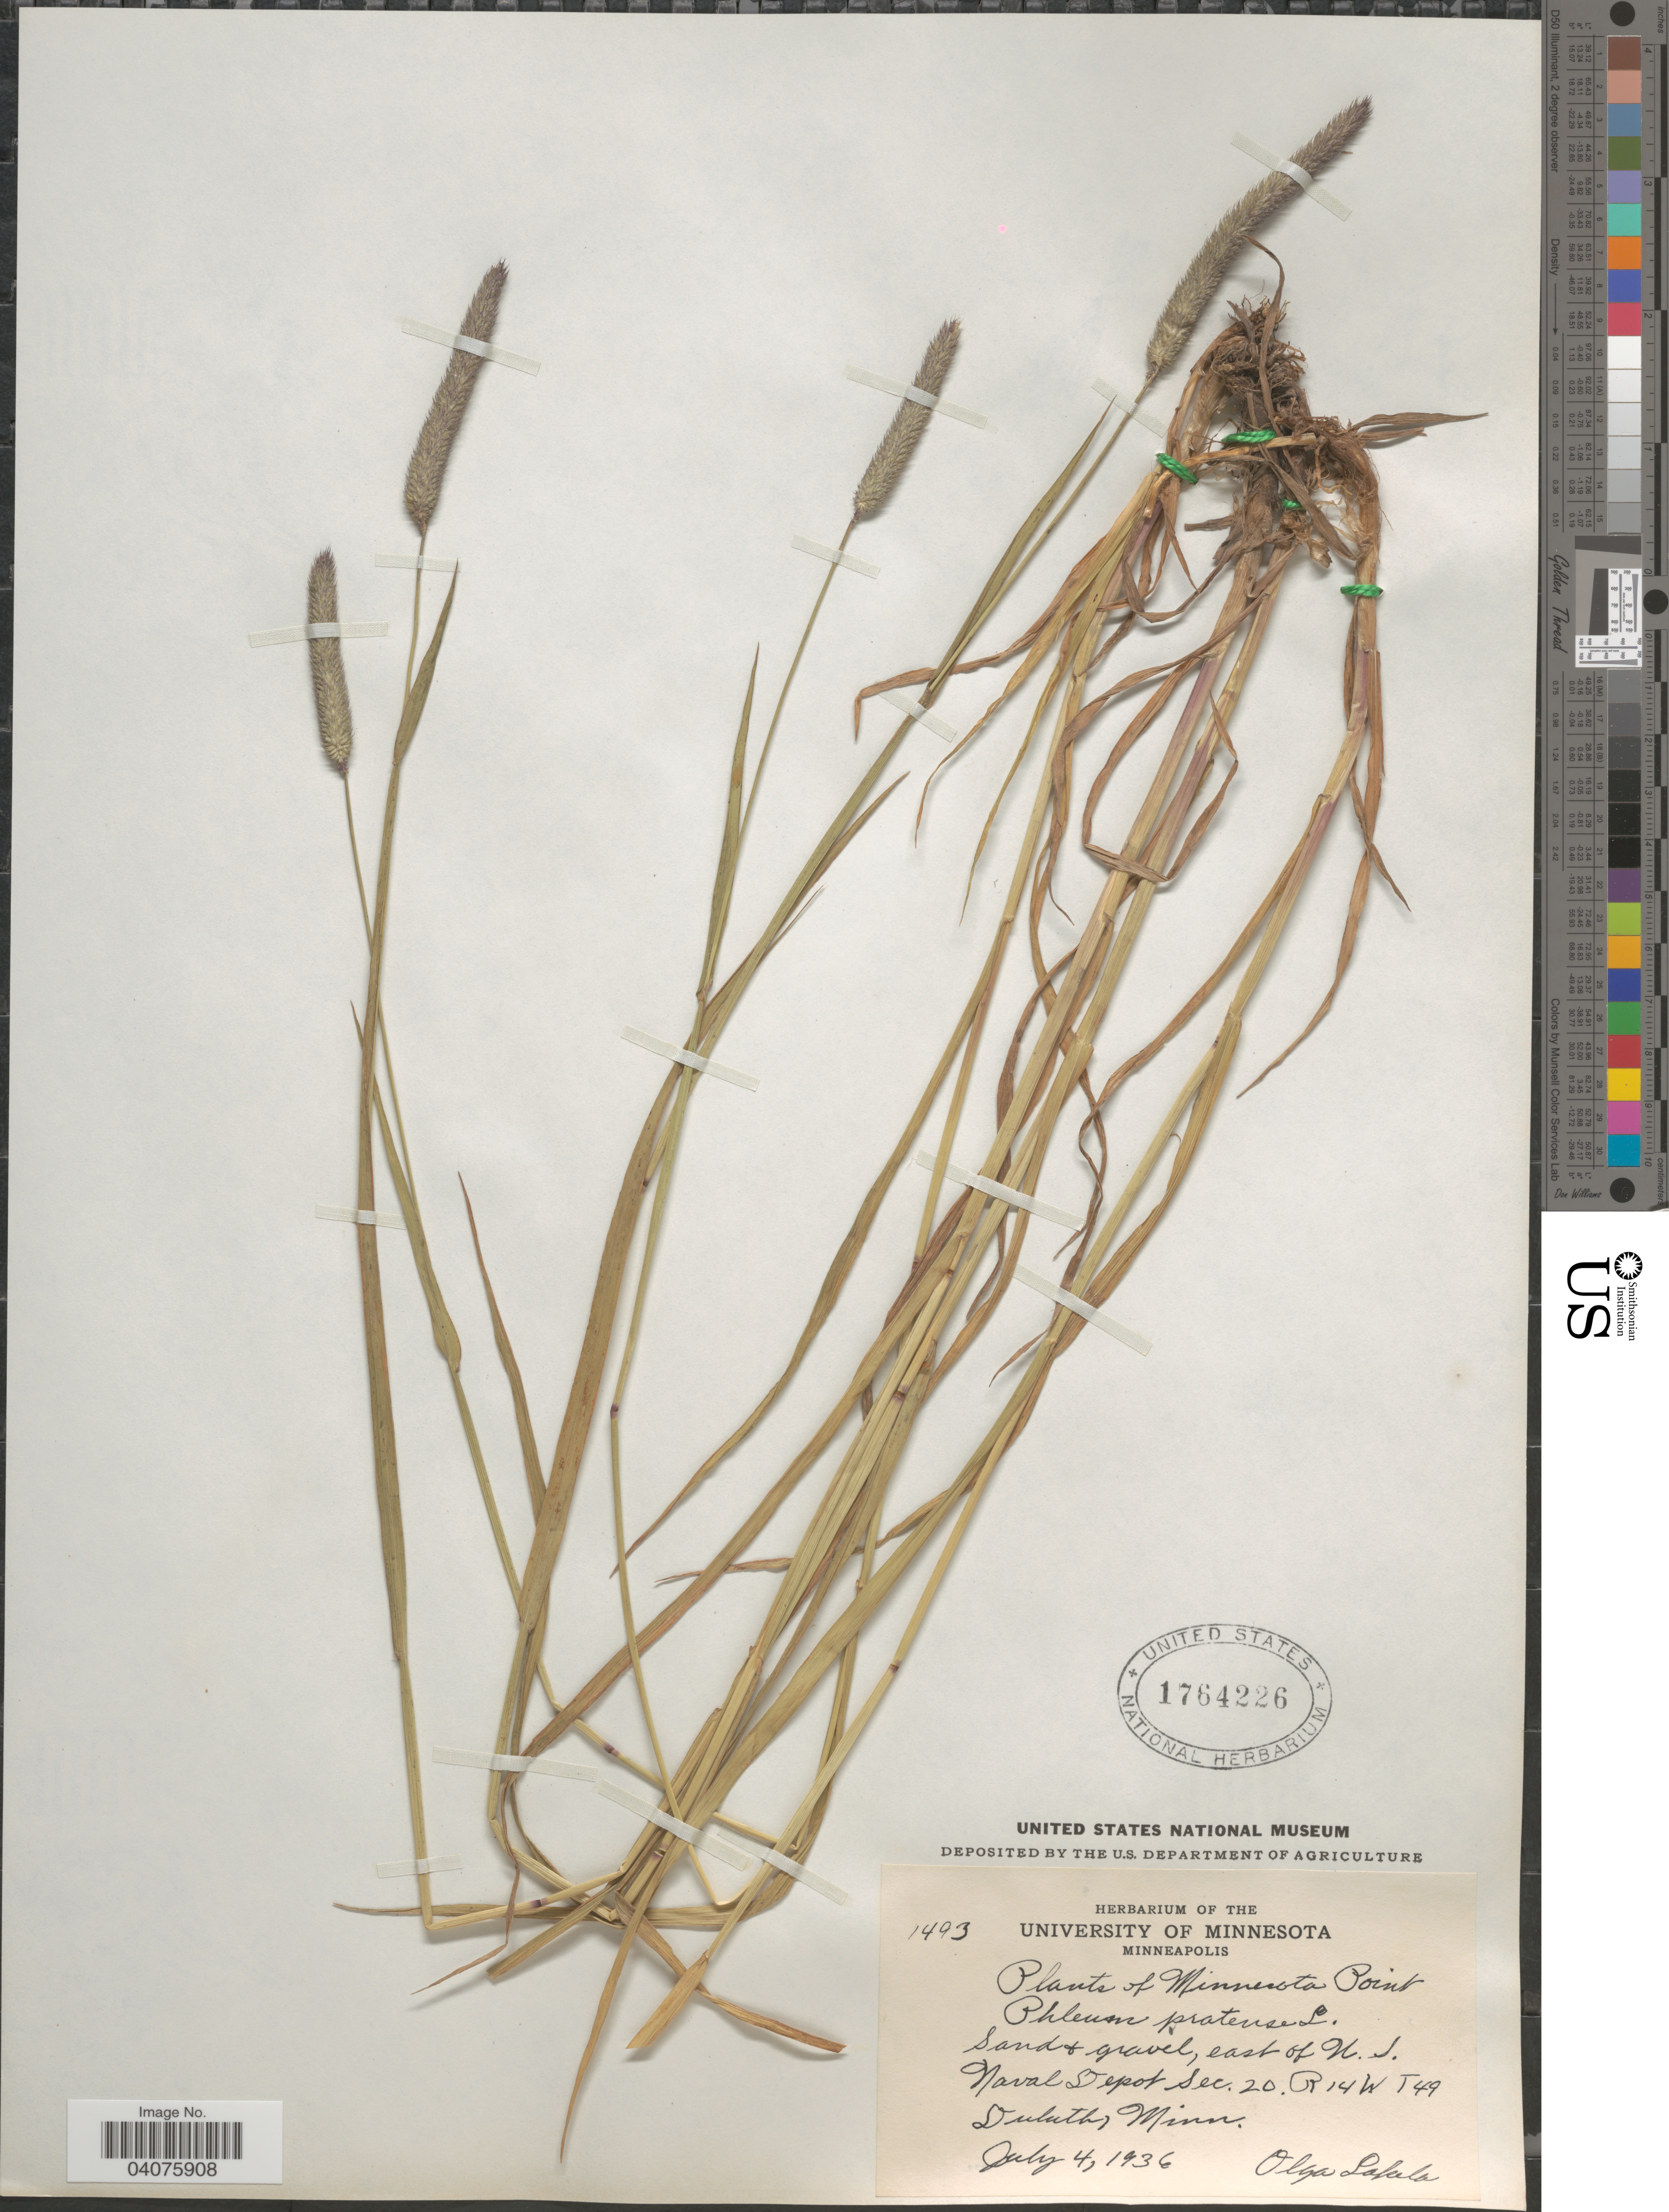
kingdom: Plantae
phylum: Tracheophyta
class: Liliopsida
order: Poales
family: Poaceae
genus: Phleum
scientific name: Phleum pratense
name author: L.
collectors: O. K. Lakela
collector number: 1493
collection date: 1936-07-04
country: United States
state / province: Minnesota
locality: Minnesota Point. East of U.S. Naval Depot Sec. 20, R 14 W T49. Duluth.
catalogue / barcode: US 1764226